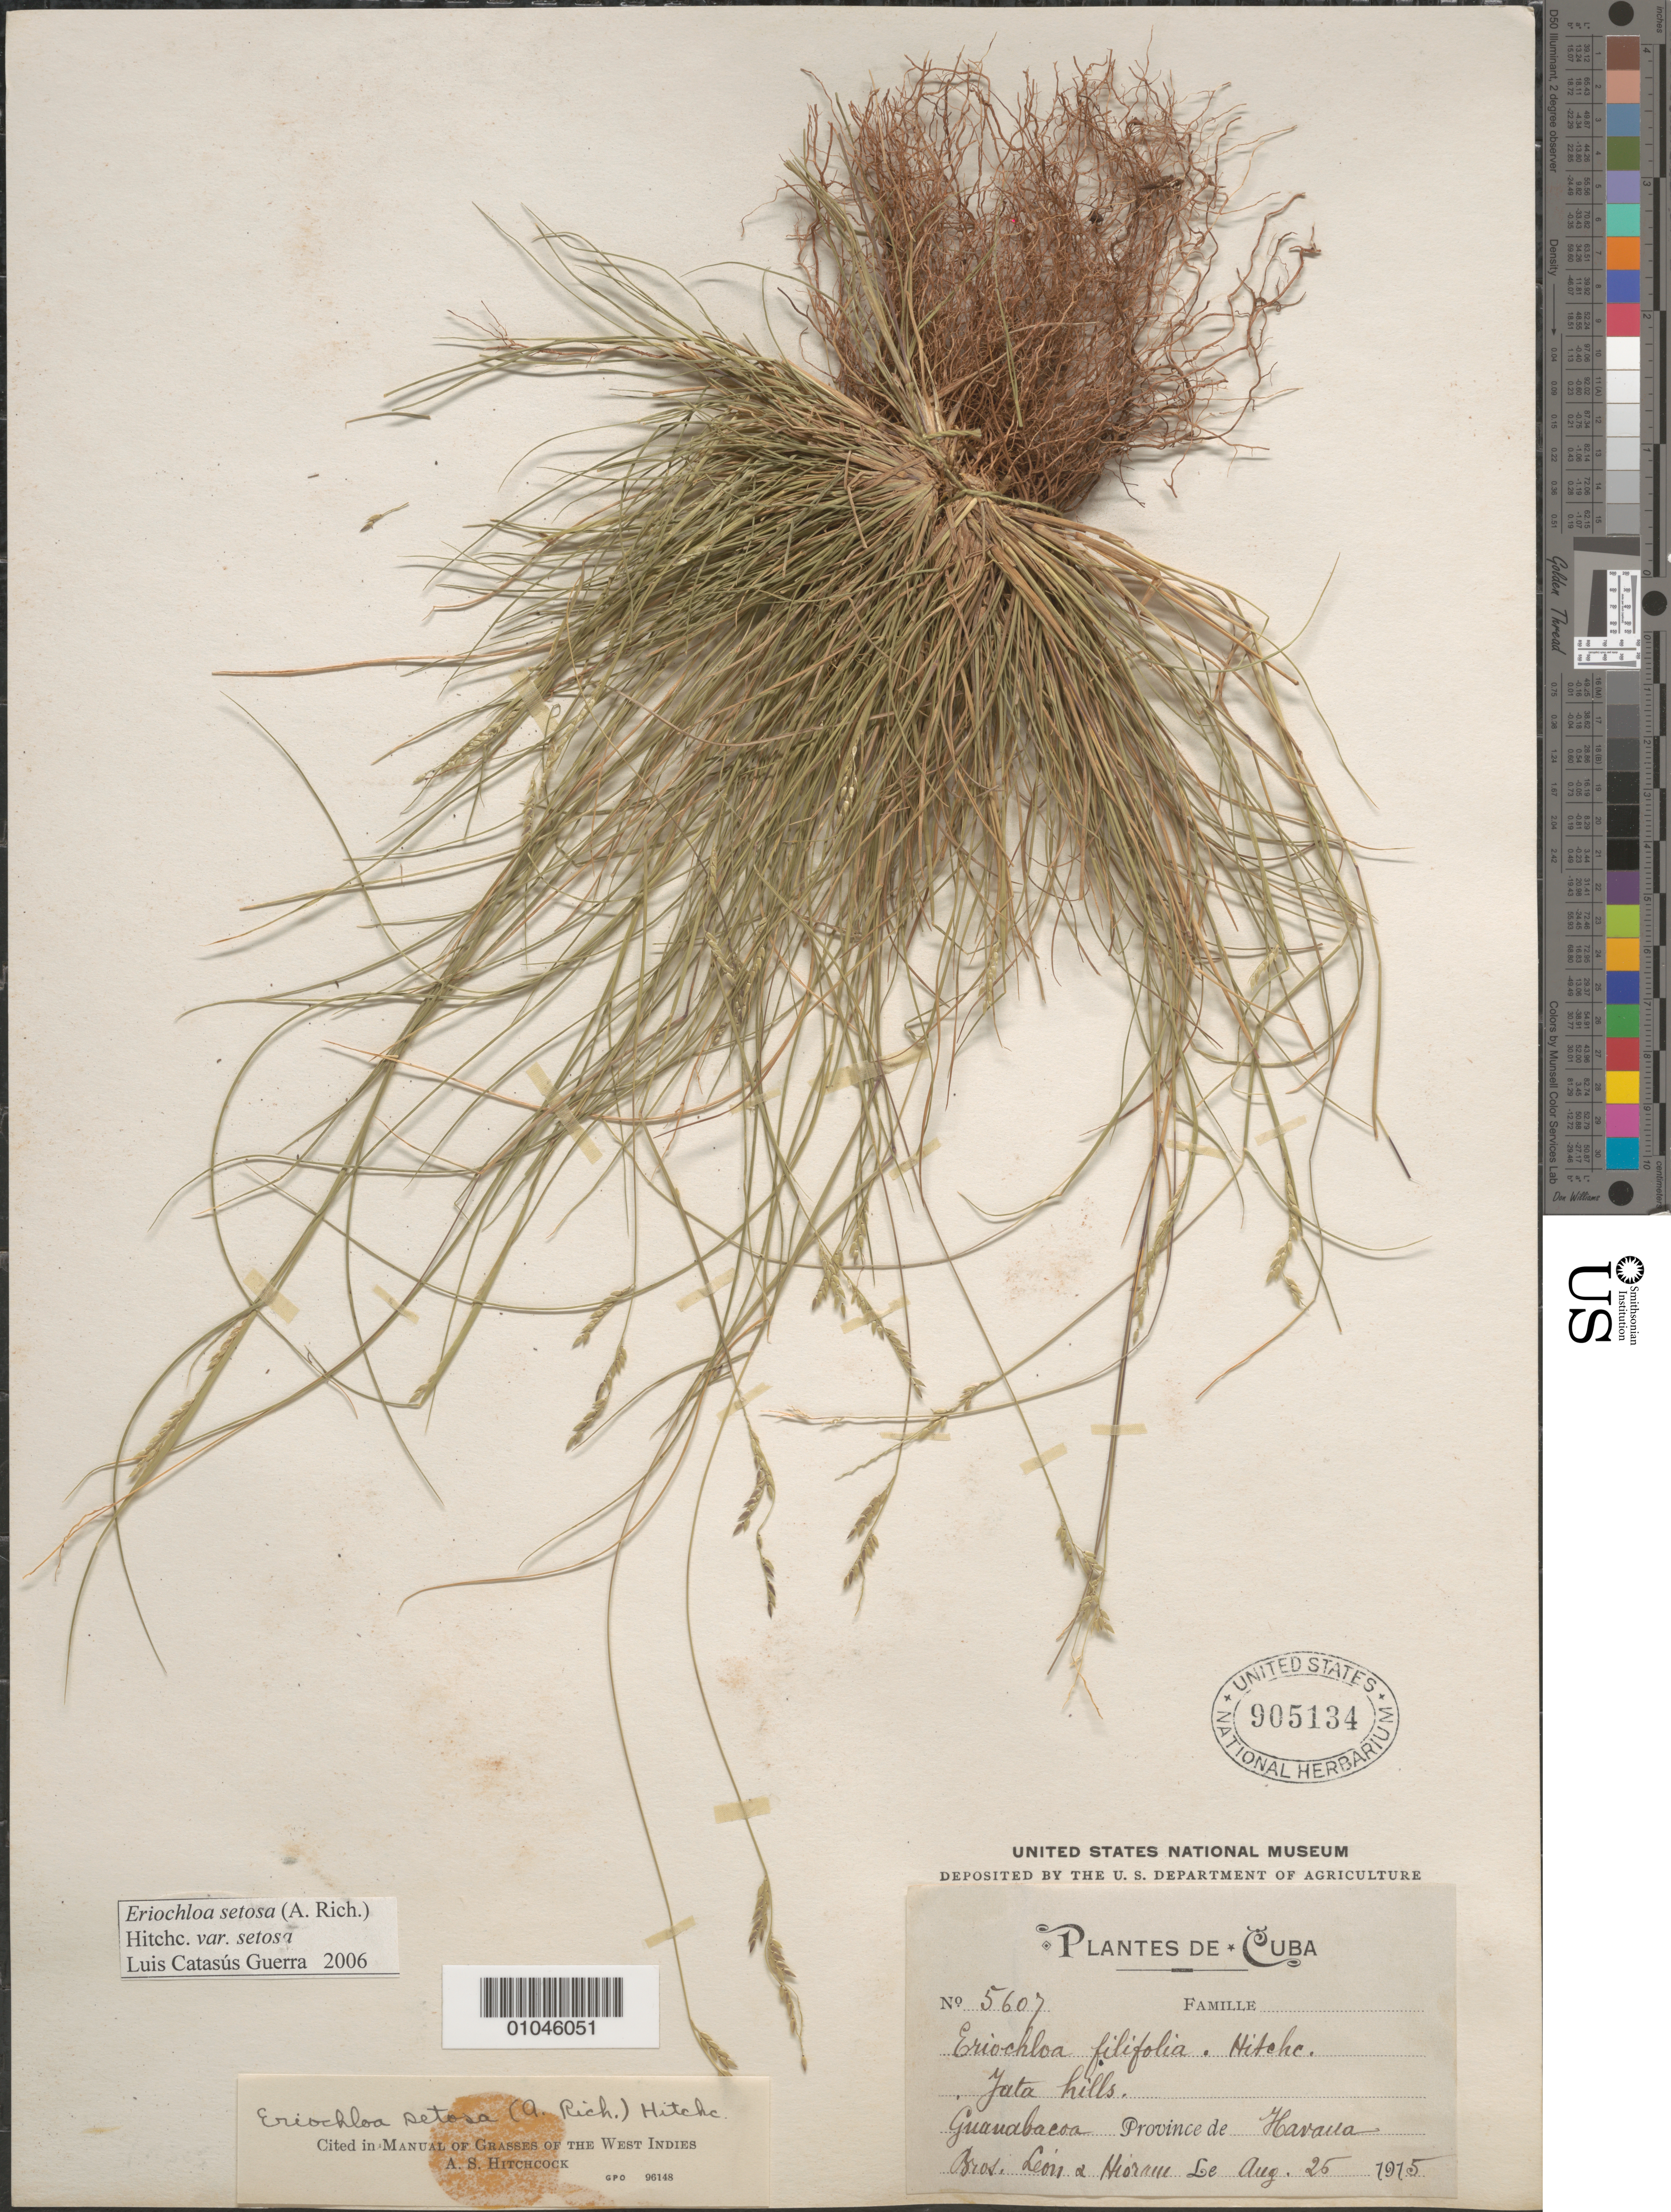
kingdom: Plantae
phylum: Tracheophyta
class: Liliopsida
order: Poales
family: Poaceae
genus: Eriochloa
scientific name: Eriochloa setosa var. setosa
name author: (A. Rich.) Hitchc.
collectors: Bro. León & Bro. León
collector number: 5607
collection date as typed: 25 Aug 1975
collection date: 1975-08-25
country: Cuba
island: Cuba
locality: Jata hills Havana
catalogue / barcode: US 905134